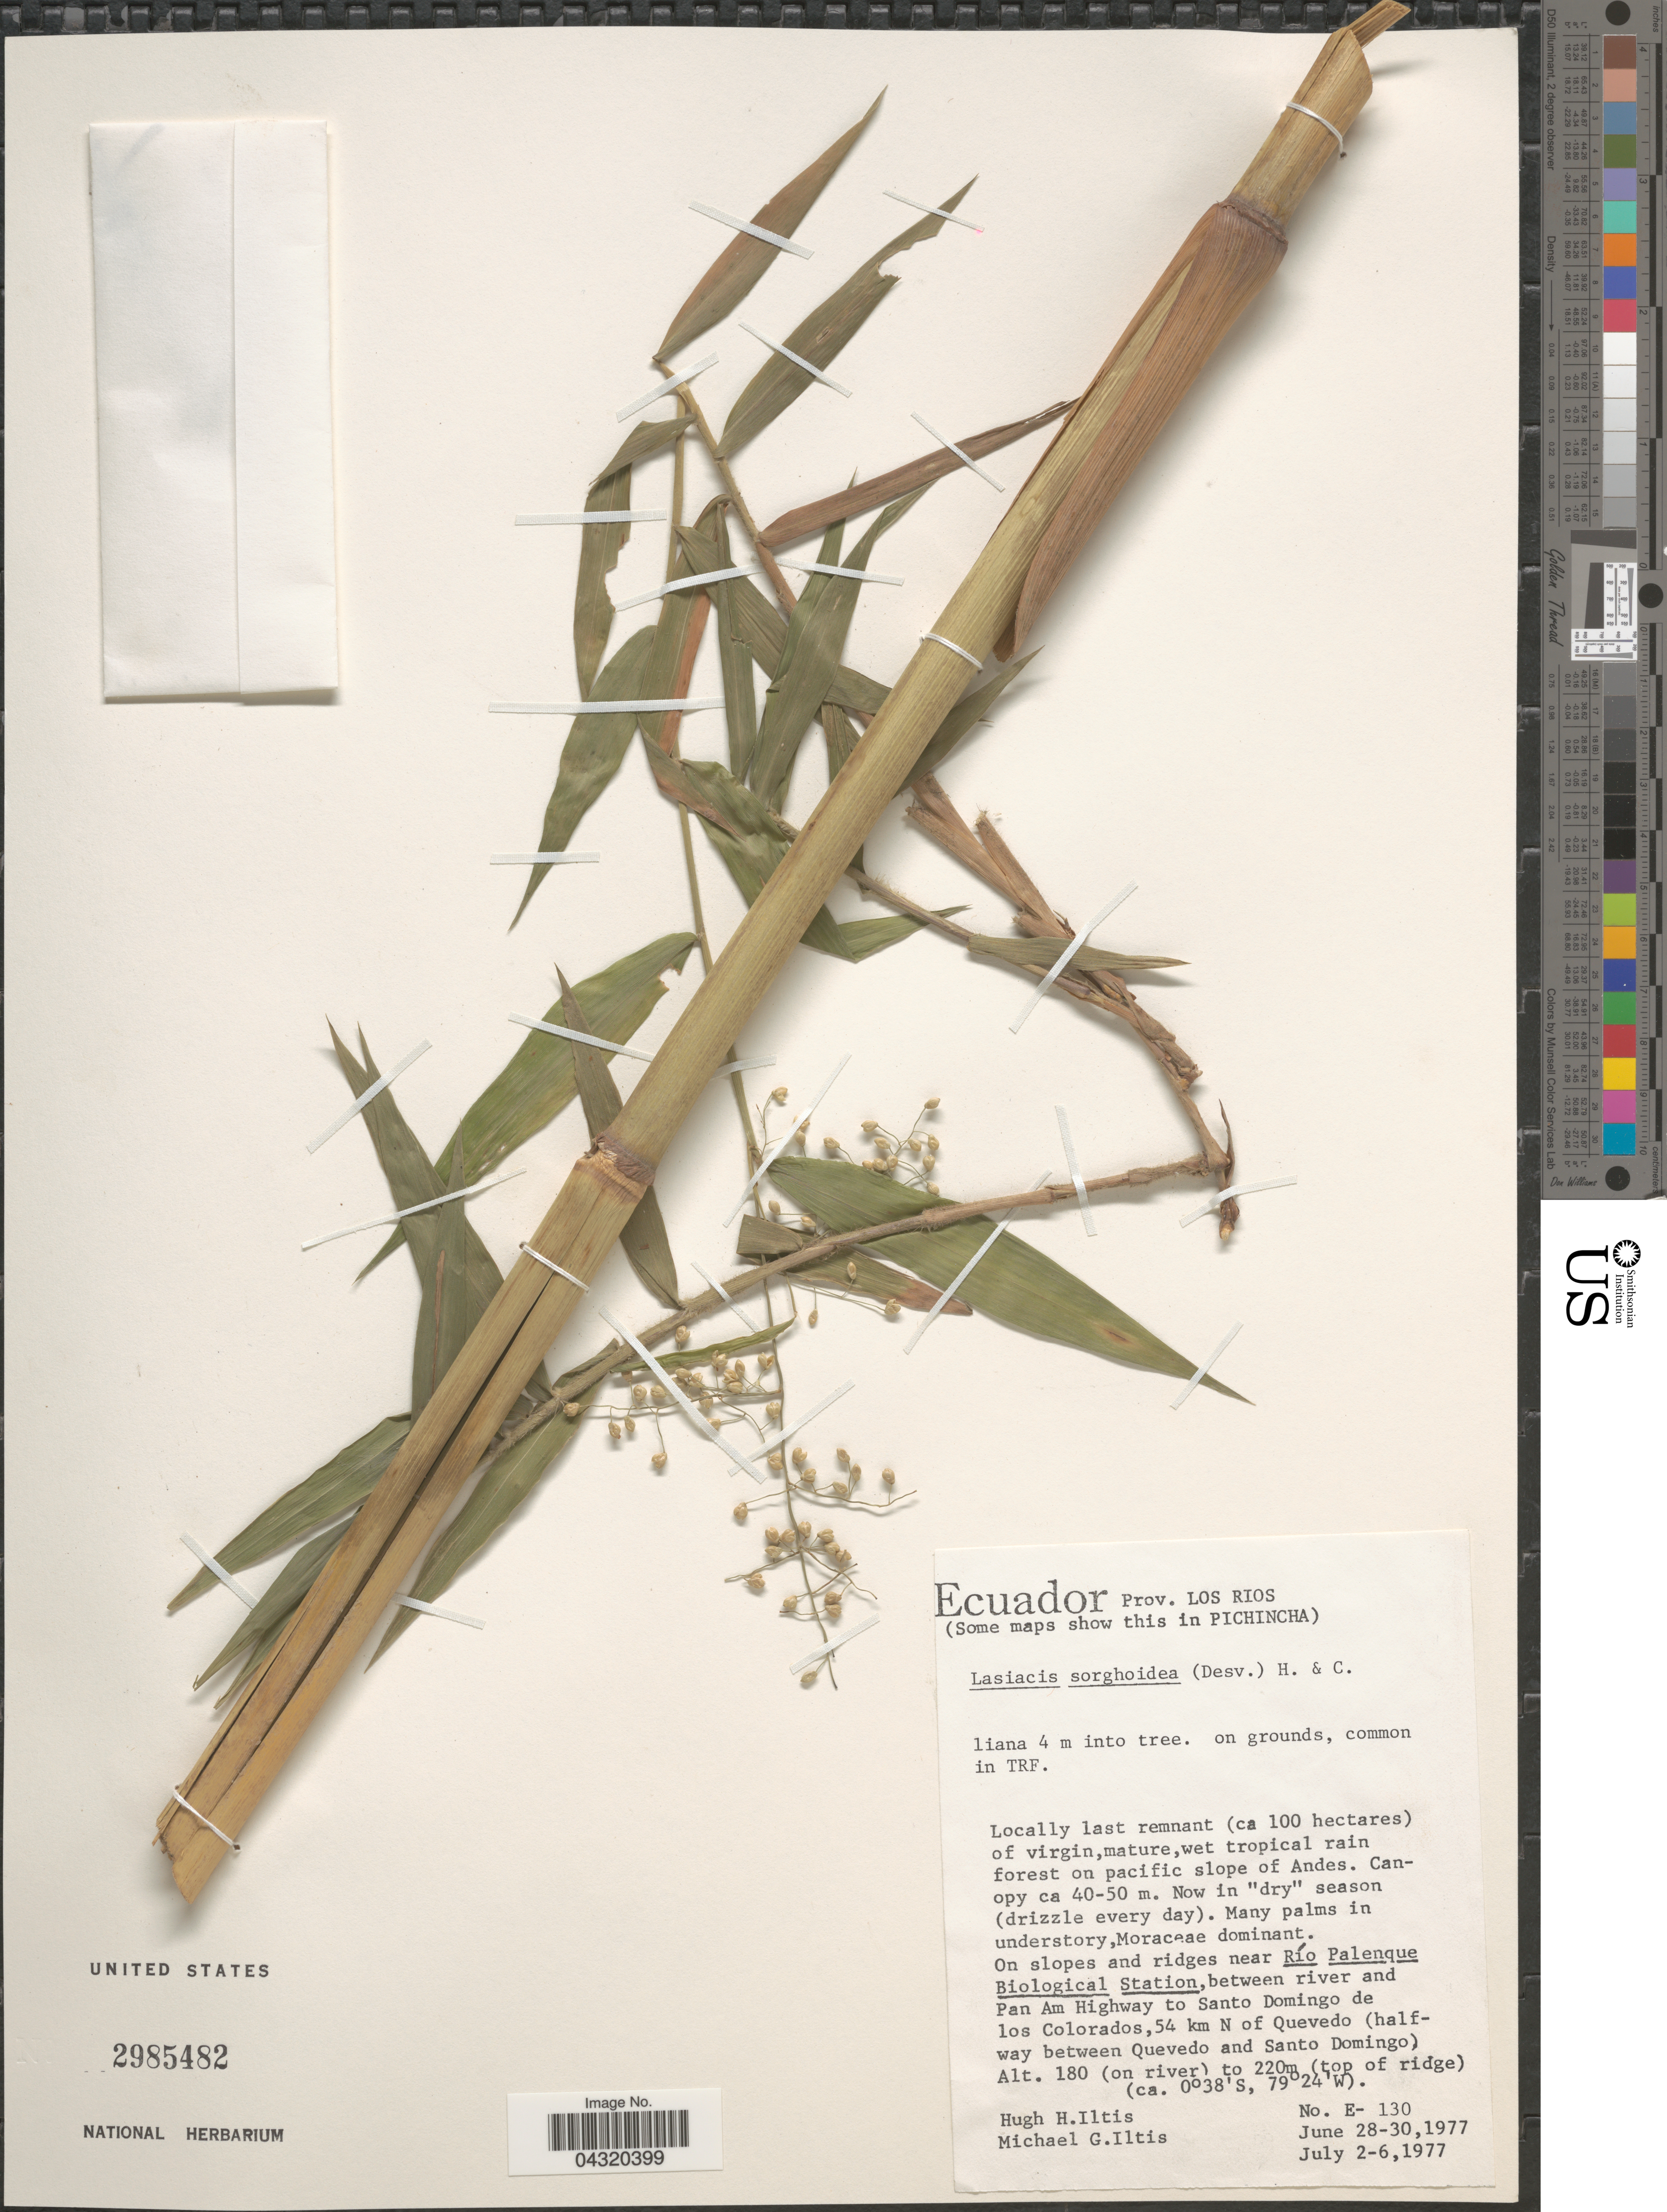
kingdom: Plantae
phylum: Tracheophyta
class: Liliopsida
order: Poales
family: Poaceae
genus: Lasiacis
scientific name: Lasiacis sorghoidea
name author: (Desv. ex Ham.) Hitchc. & Chase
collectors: H. Iltis & M. G. Iltis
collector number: E-130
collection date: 1977-06-28/1977-07-06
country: Ecuador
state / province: Los Ríos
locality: Some maps show this in Pichincha. On grounds, common in TRF. On slopes and ridges near Río Palenque Biological Station, between river and Pan Am Highway to Santo Domingo de los Colorados, 54 km N of Quevedo (halfway between Quevedo and Santo Domingo).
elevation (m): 220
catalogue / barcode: US 2985482